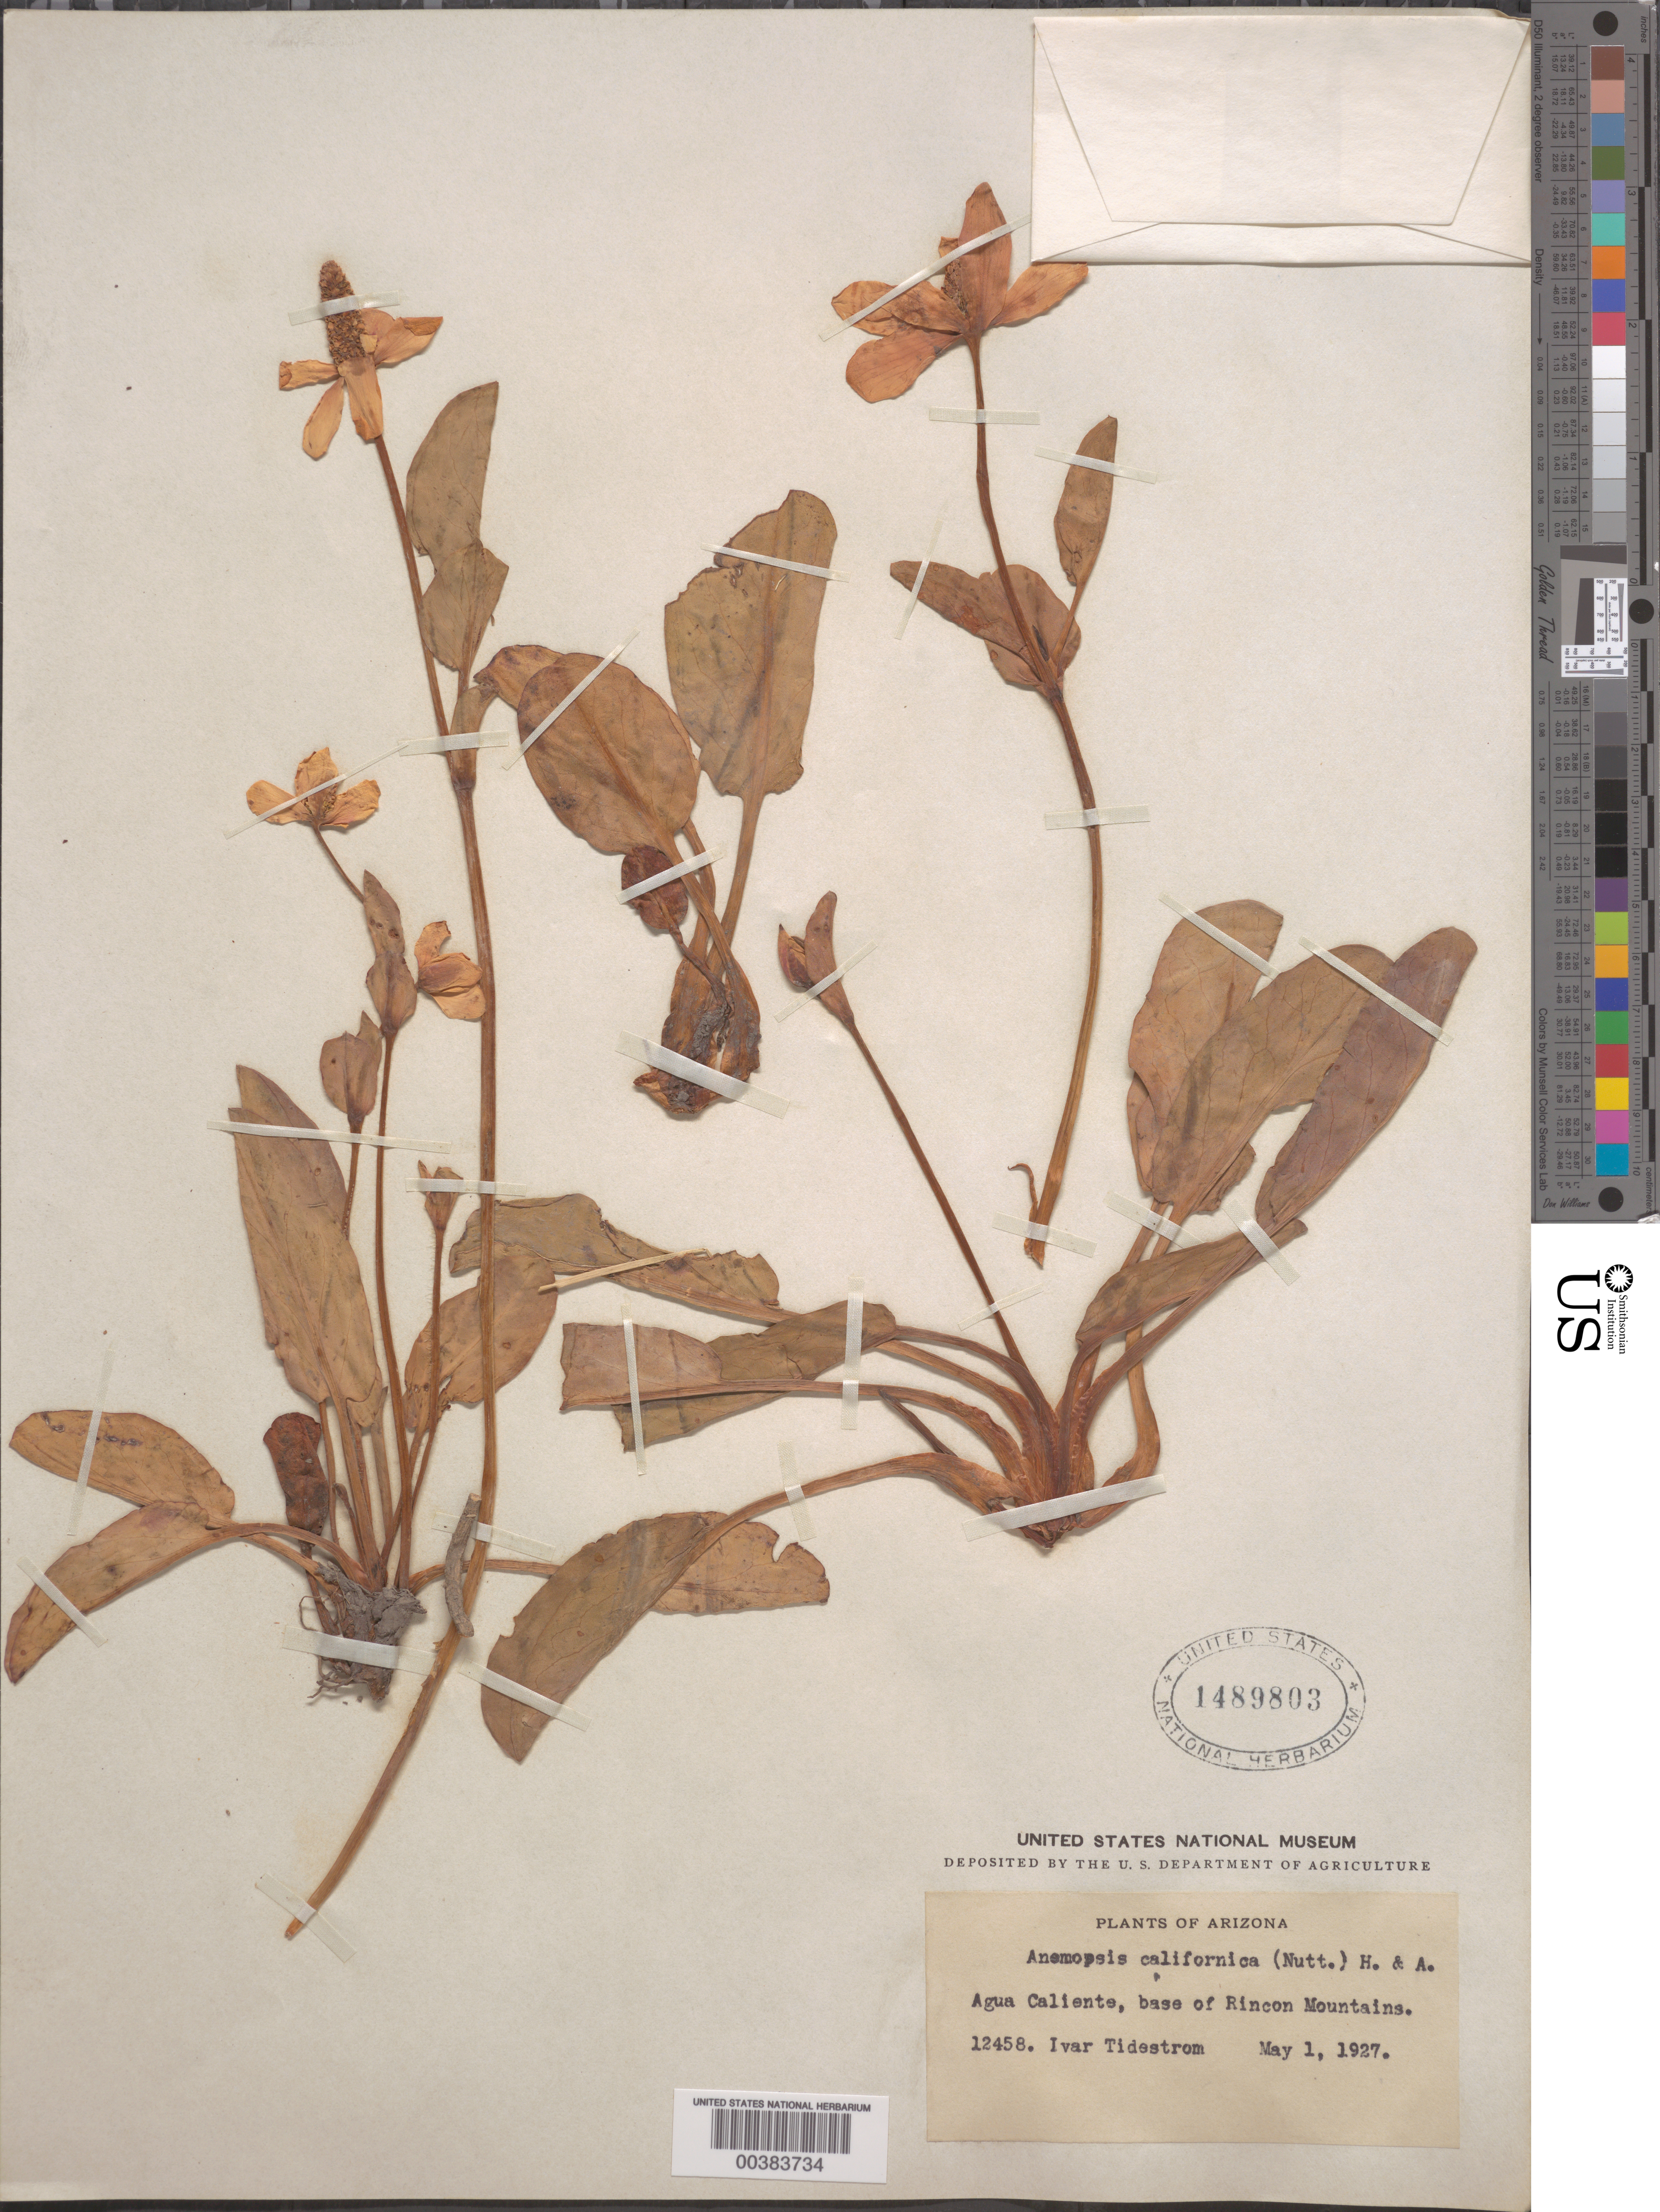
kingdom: Plantae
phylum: Tracheophyta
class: Magnoliopsida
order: Piperales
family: Saururaceae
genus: Anemopsis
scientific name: Anemopsis californica var. typica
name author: Kelso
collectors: I. F. Tidestrom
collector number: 12458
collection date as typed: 01 May 1927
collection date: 1927-05-01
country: United States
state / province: Arizona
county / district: Pima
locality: Agua caliente, base of rincon mts.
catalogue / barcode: US 1489803